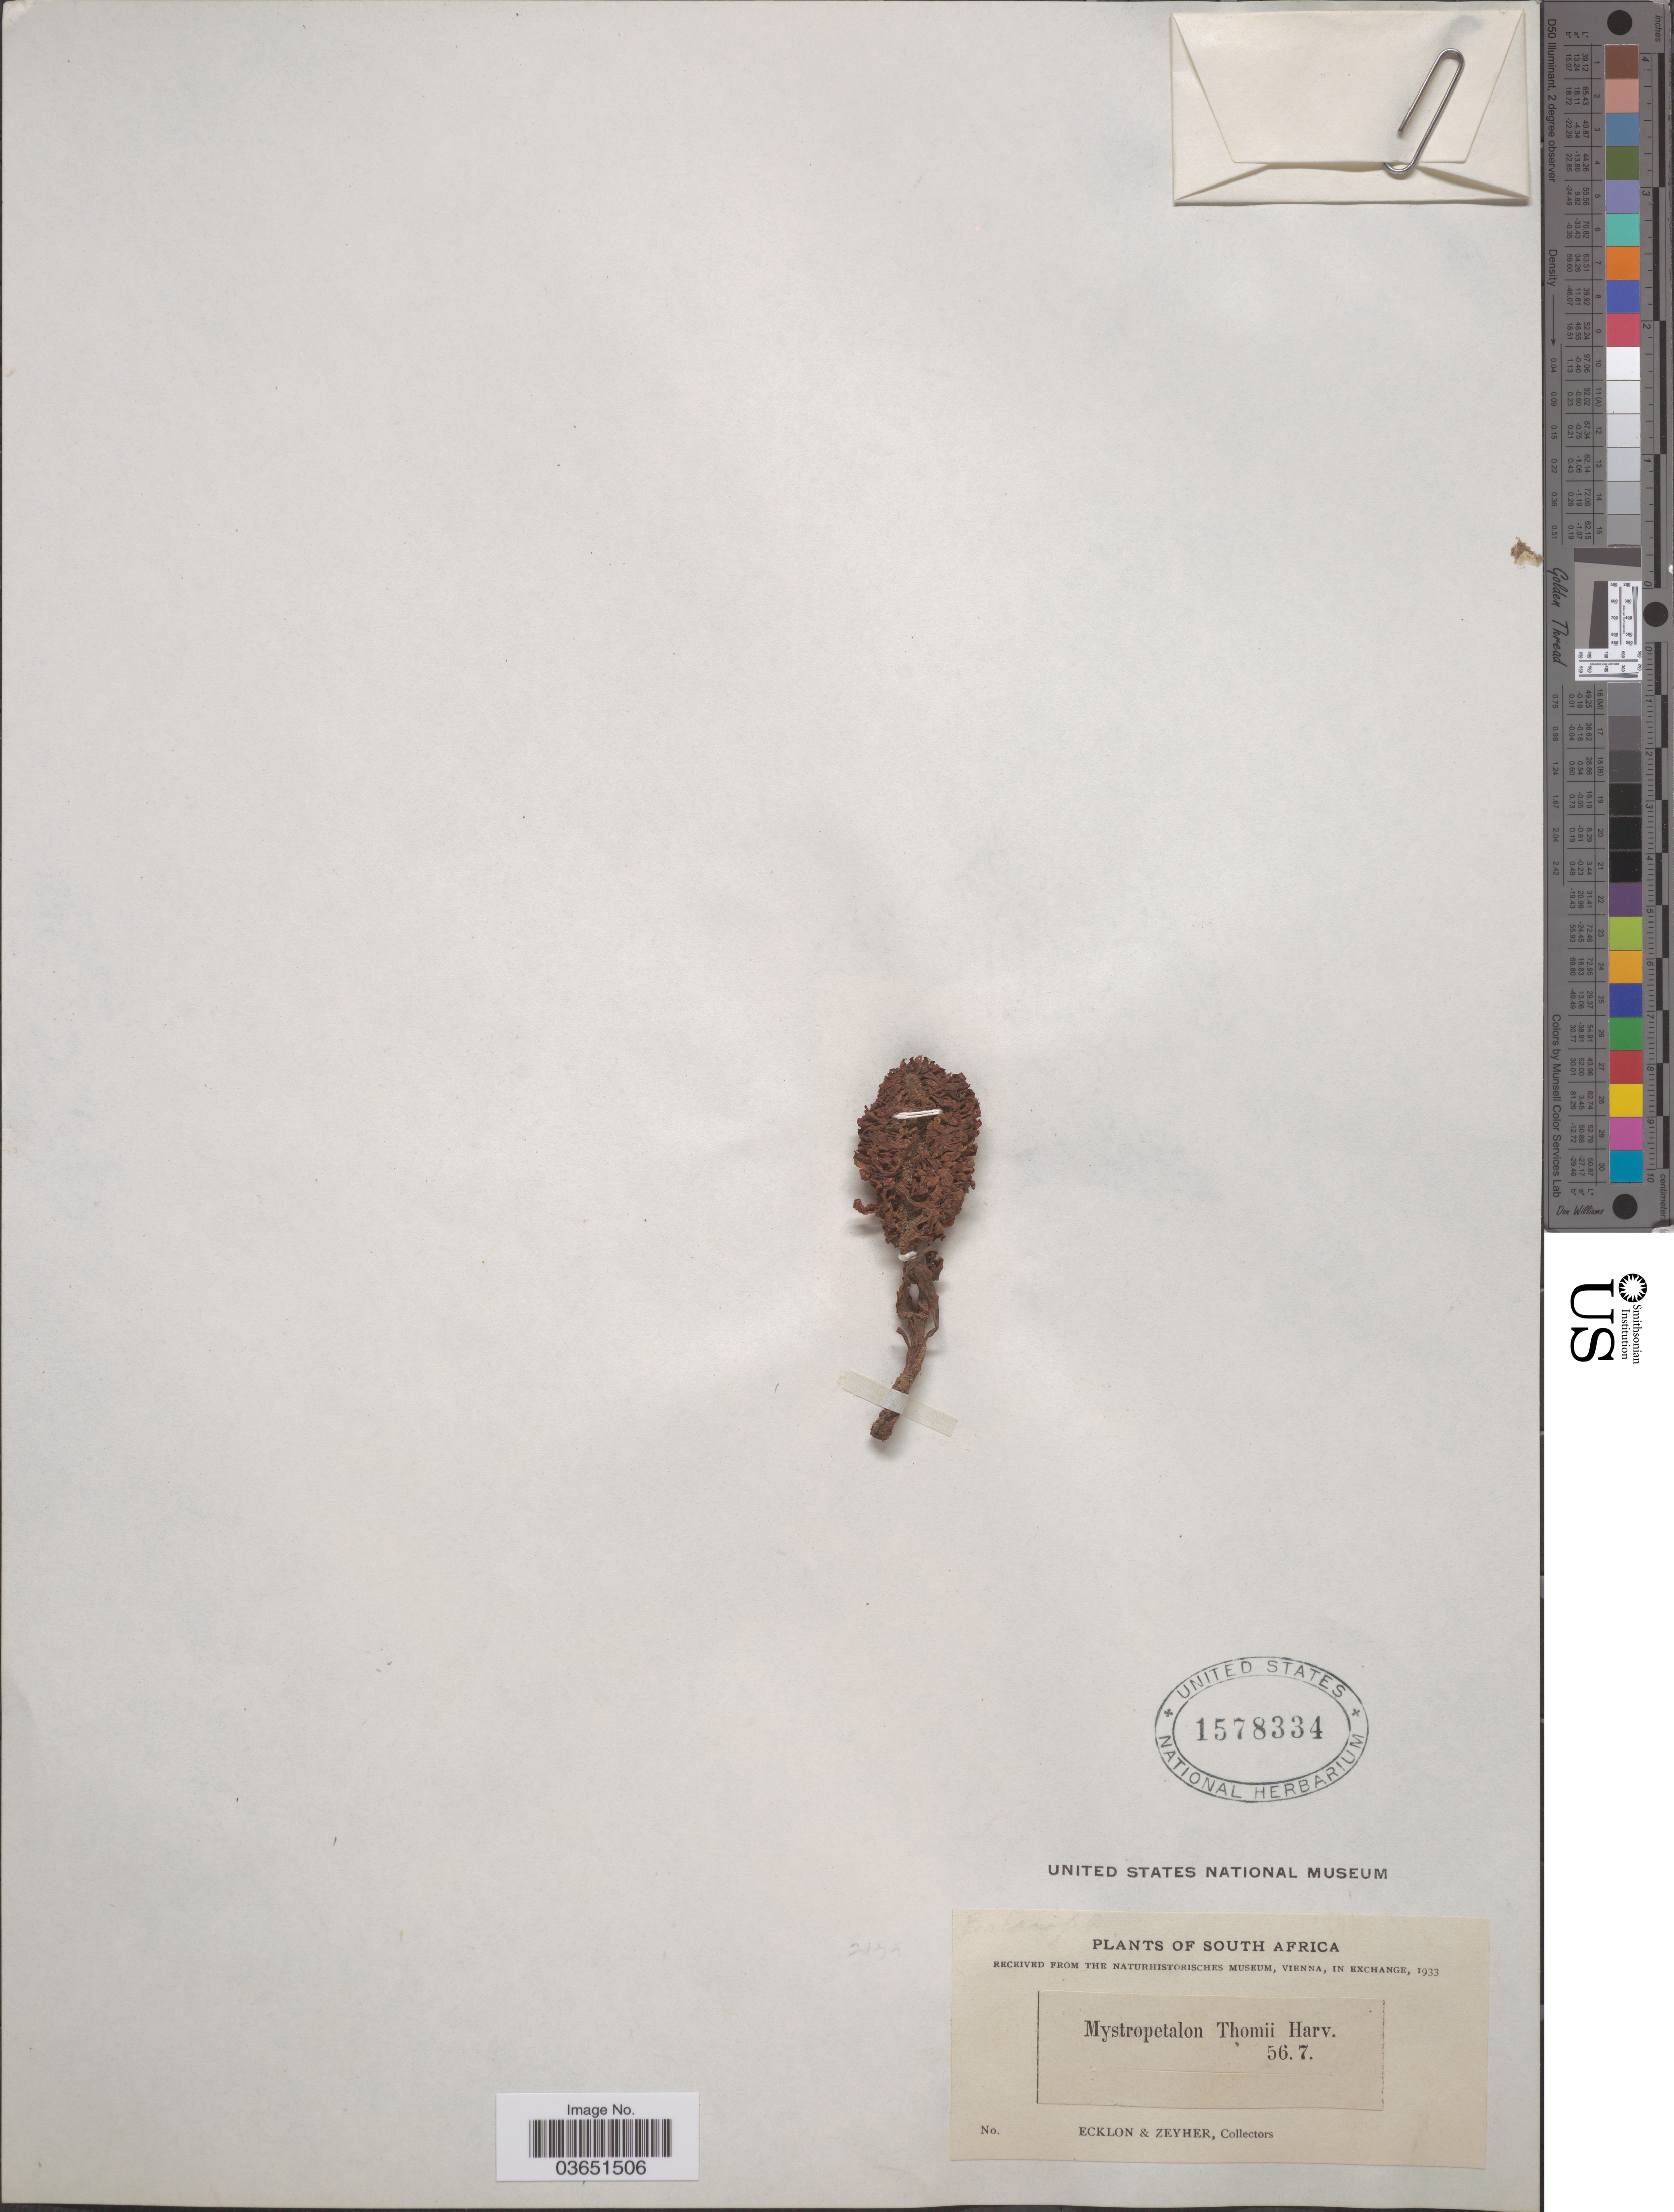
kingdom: Plantae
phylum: Tracheophyta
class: Magnoliopsida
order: Santalales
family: Mystropetalaceae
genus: Mystropetalon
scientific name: Mystropetalon thomii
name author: Harv.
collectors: -. Ecklon & -. Zeyher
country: South Africa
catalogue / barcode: US 1578334